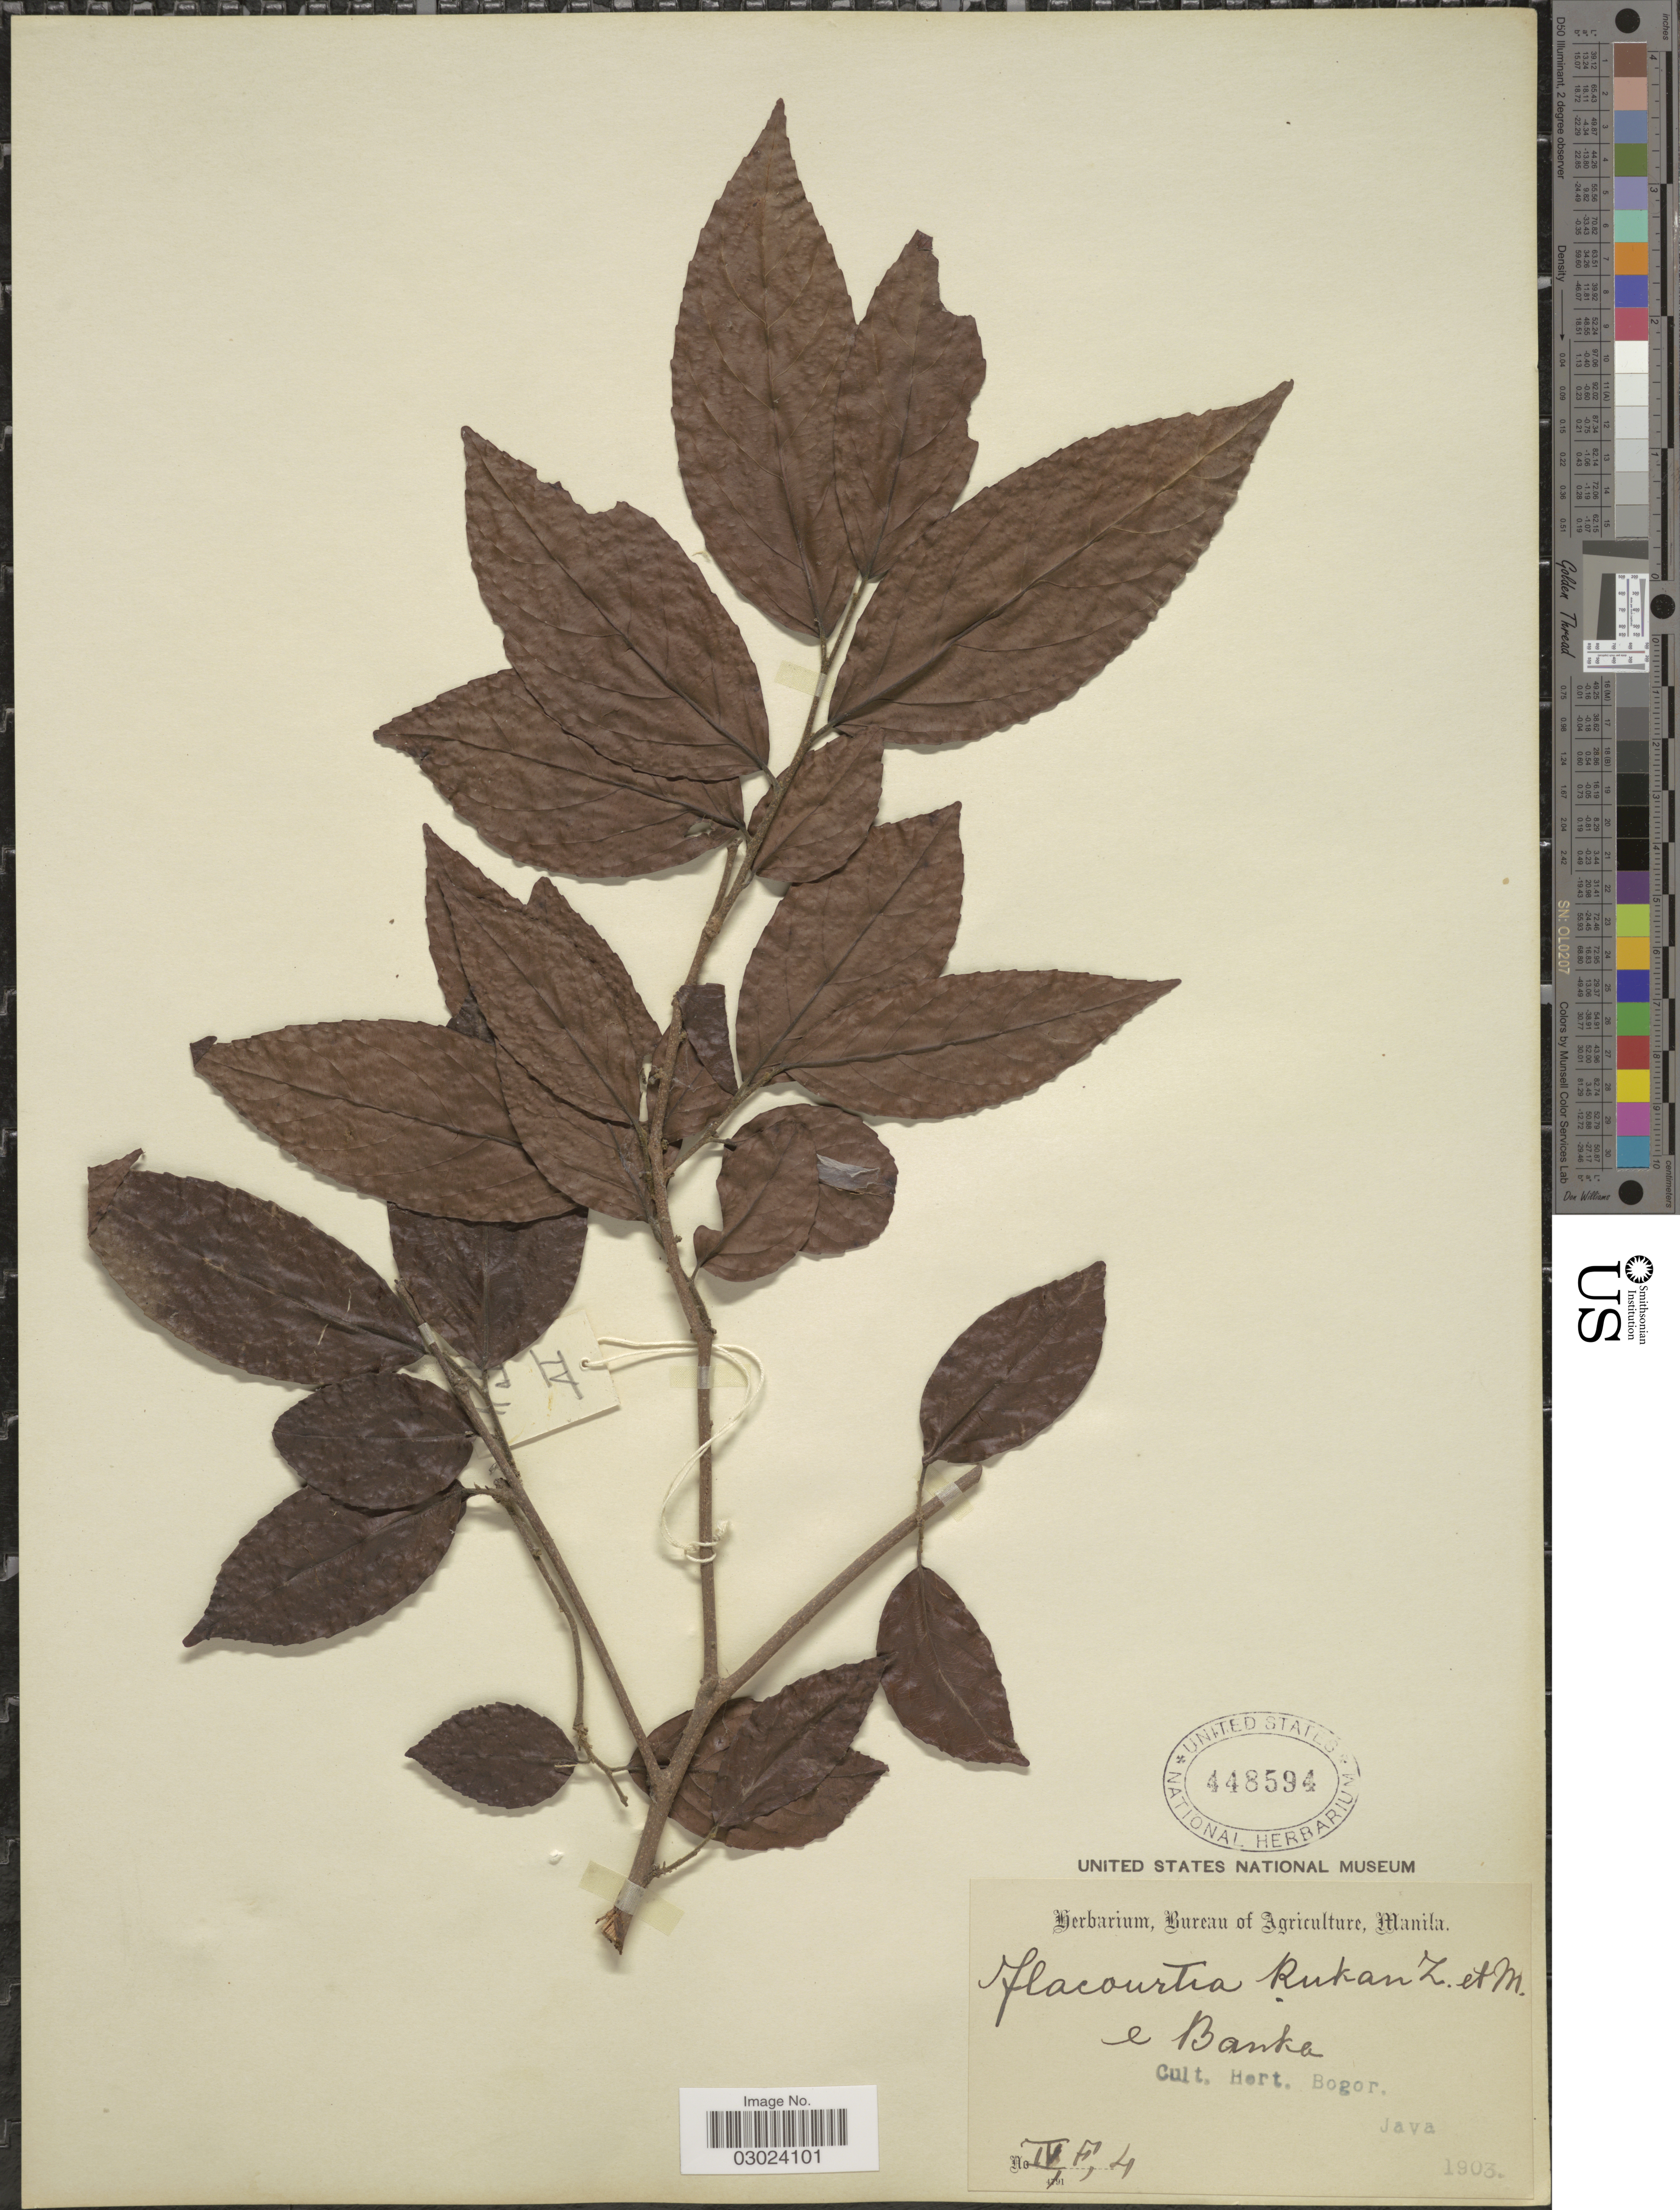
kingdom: Plantae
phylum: Tracheophyta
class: Magnoliopsida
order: Malpighiales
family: Salicaceae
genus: Flacourtia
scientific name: Flacourtia rukam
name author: Zoll. & Moritzi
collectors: Ex herb. Bureau of Agriculture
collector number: IV,F,4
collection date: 1903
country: Indonesia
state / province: Java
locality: C [interpreted]. Banka. [unsure placement] Cult. Hort. Bogor. Java.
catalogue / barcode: US 448594